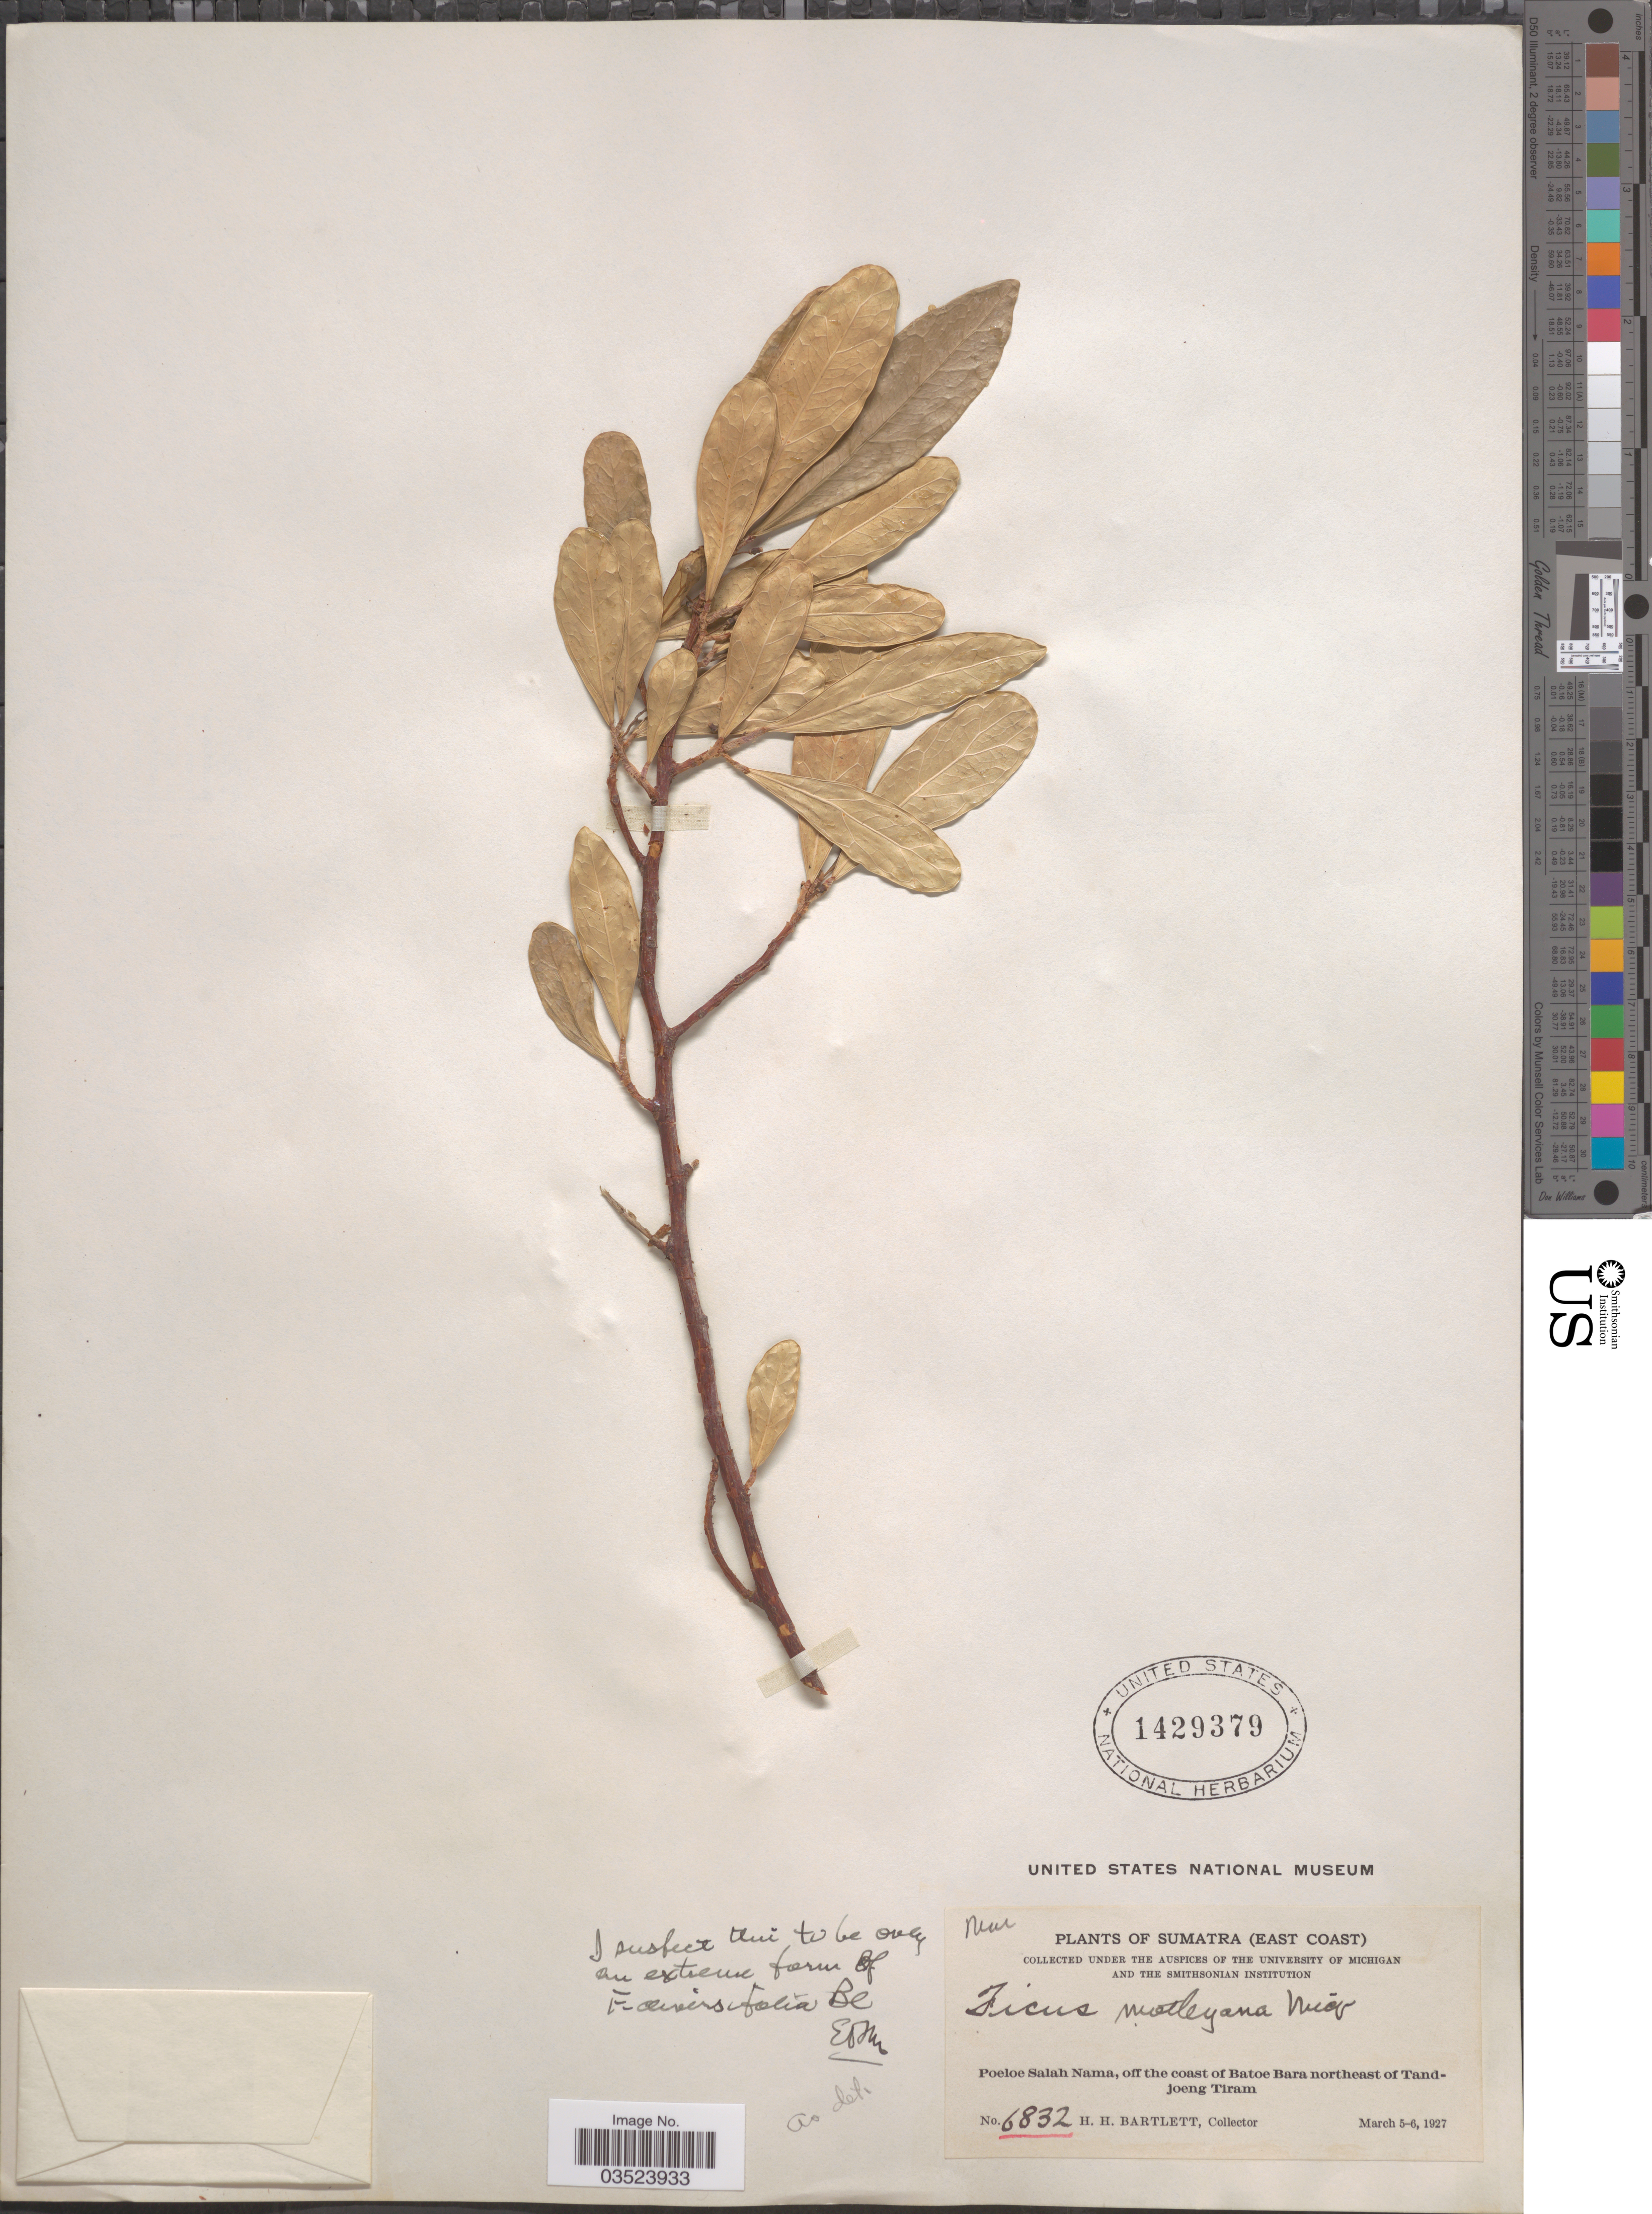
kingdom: Plantae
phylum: Tracheophyta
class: Magnoliopsida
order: Rosales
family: Moraceae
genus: Ficus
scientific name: Ficus motleyana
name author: Miq.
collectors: H. H. Bartlett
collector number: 6832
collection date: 1927-03-05/1927-03-06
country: Indonesia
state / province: Sumatra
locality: East coast. Poeloe Salah Nama, off the coast of Batoe Bara northeast of Tandjoeng Tiram.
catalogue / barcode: US 1429379